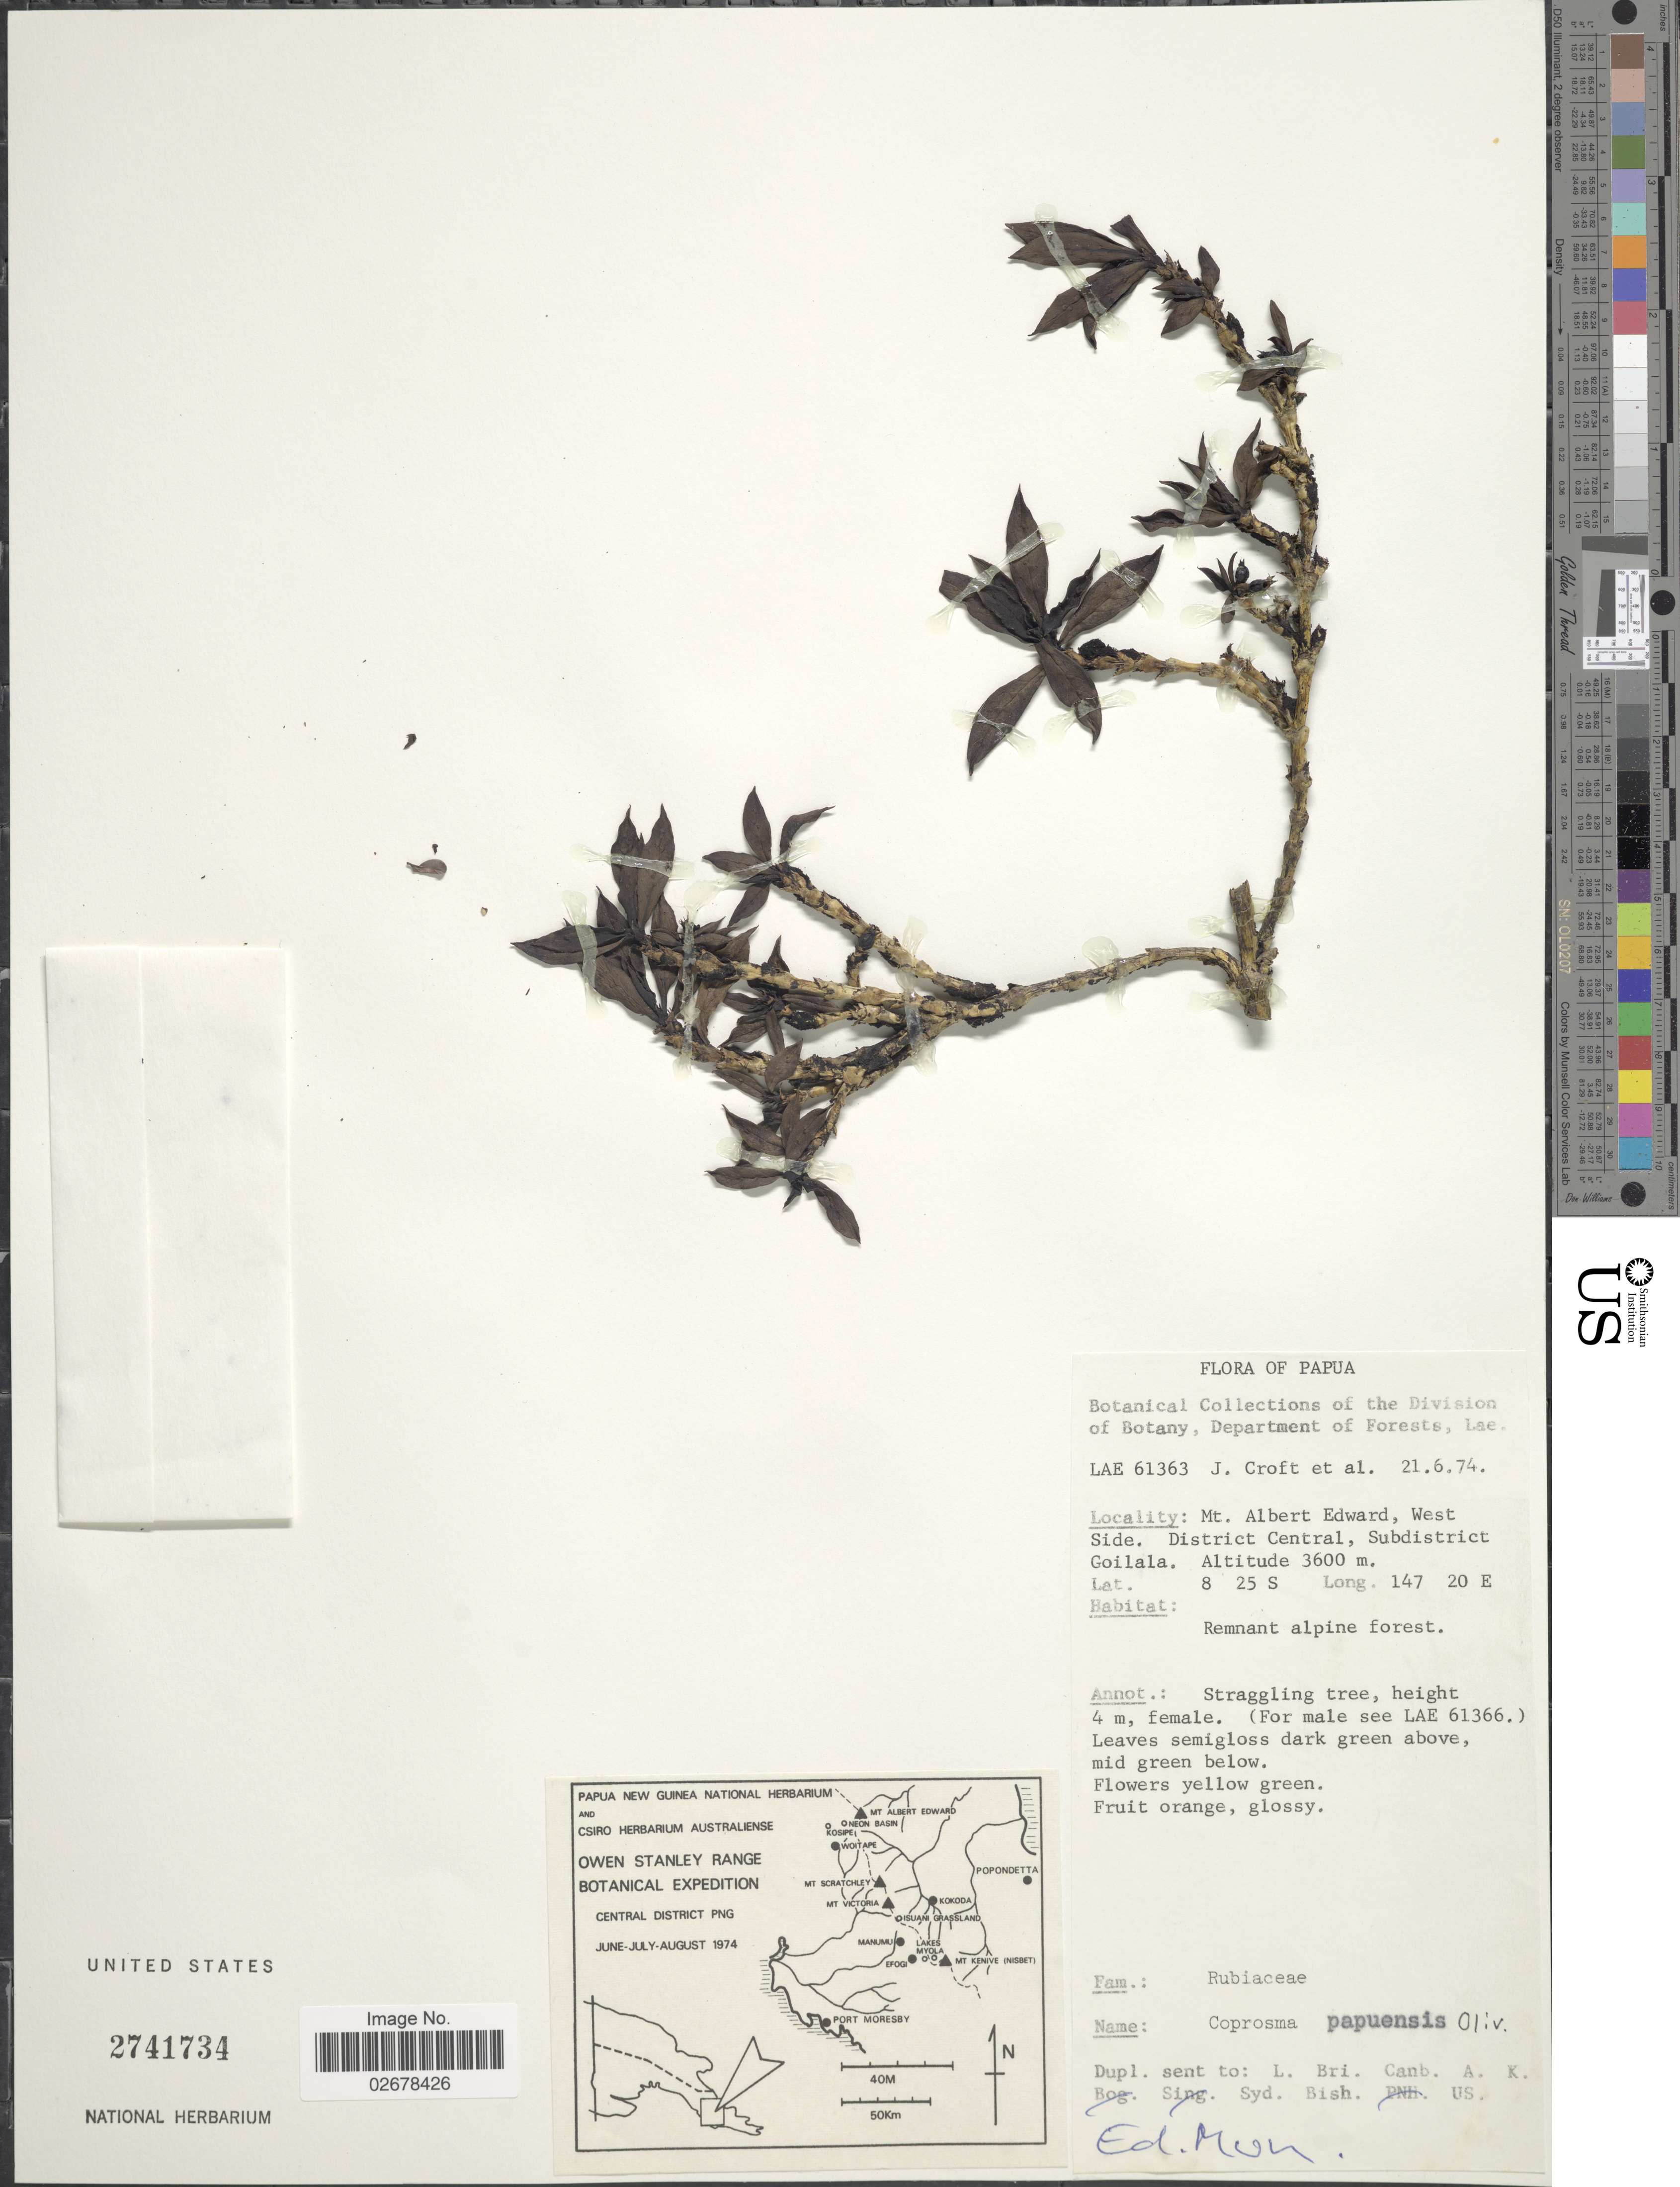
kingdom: Plantae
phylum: Tracheophyta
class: Magnoliopsida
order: Gentianales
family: Rubiaceae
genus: Coprosma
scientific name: Coprosma papuensis subsp. papuensis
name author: W.R.B. Oliv.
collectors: J. Croft & et al.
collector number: LAE 61363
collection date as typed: Transcribed d/m/y: 21/6/74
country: Papua New Guinea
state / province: Central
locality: Papua, Mt. Albert Edward, West Side, Subdistrict Goilala.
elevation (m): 3600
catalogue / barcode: US 2741734